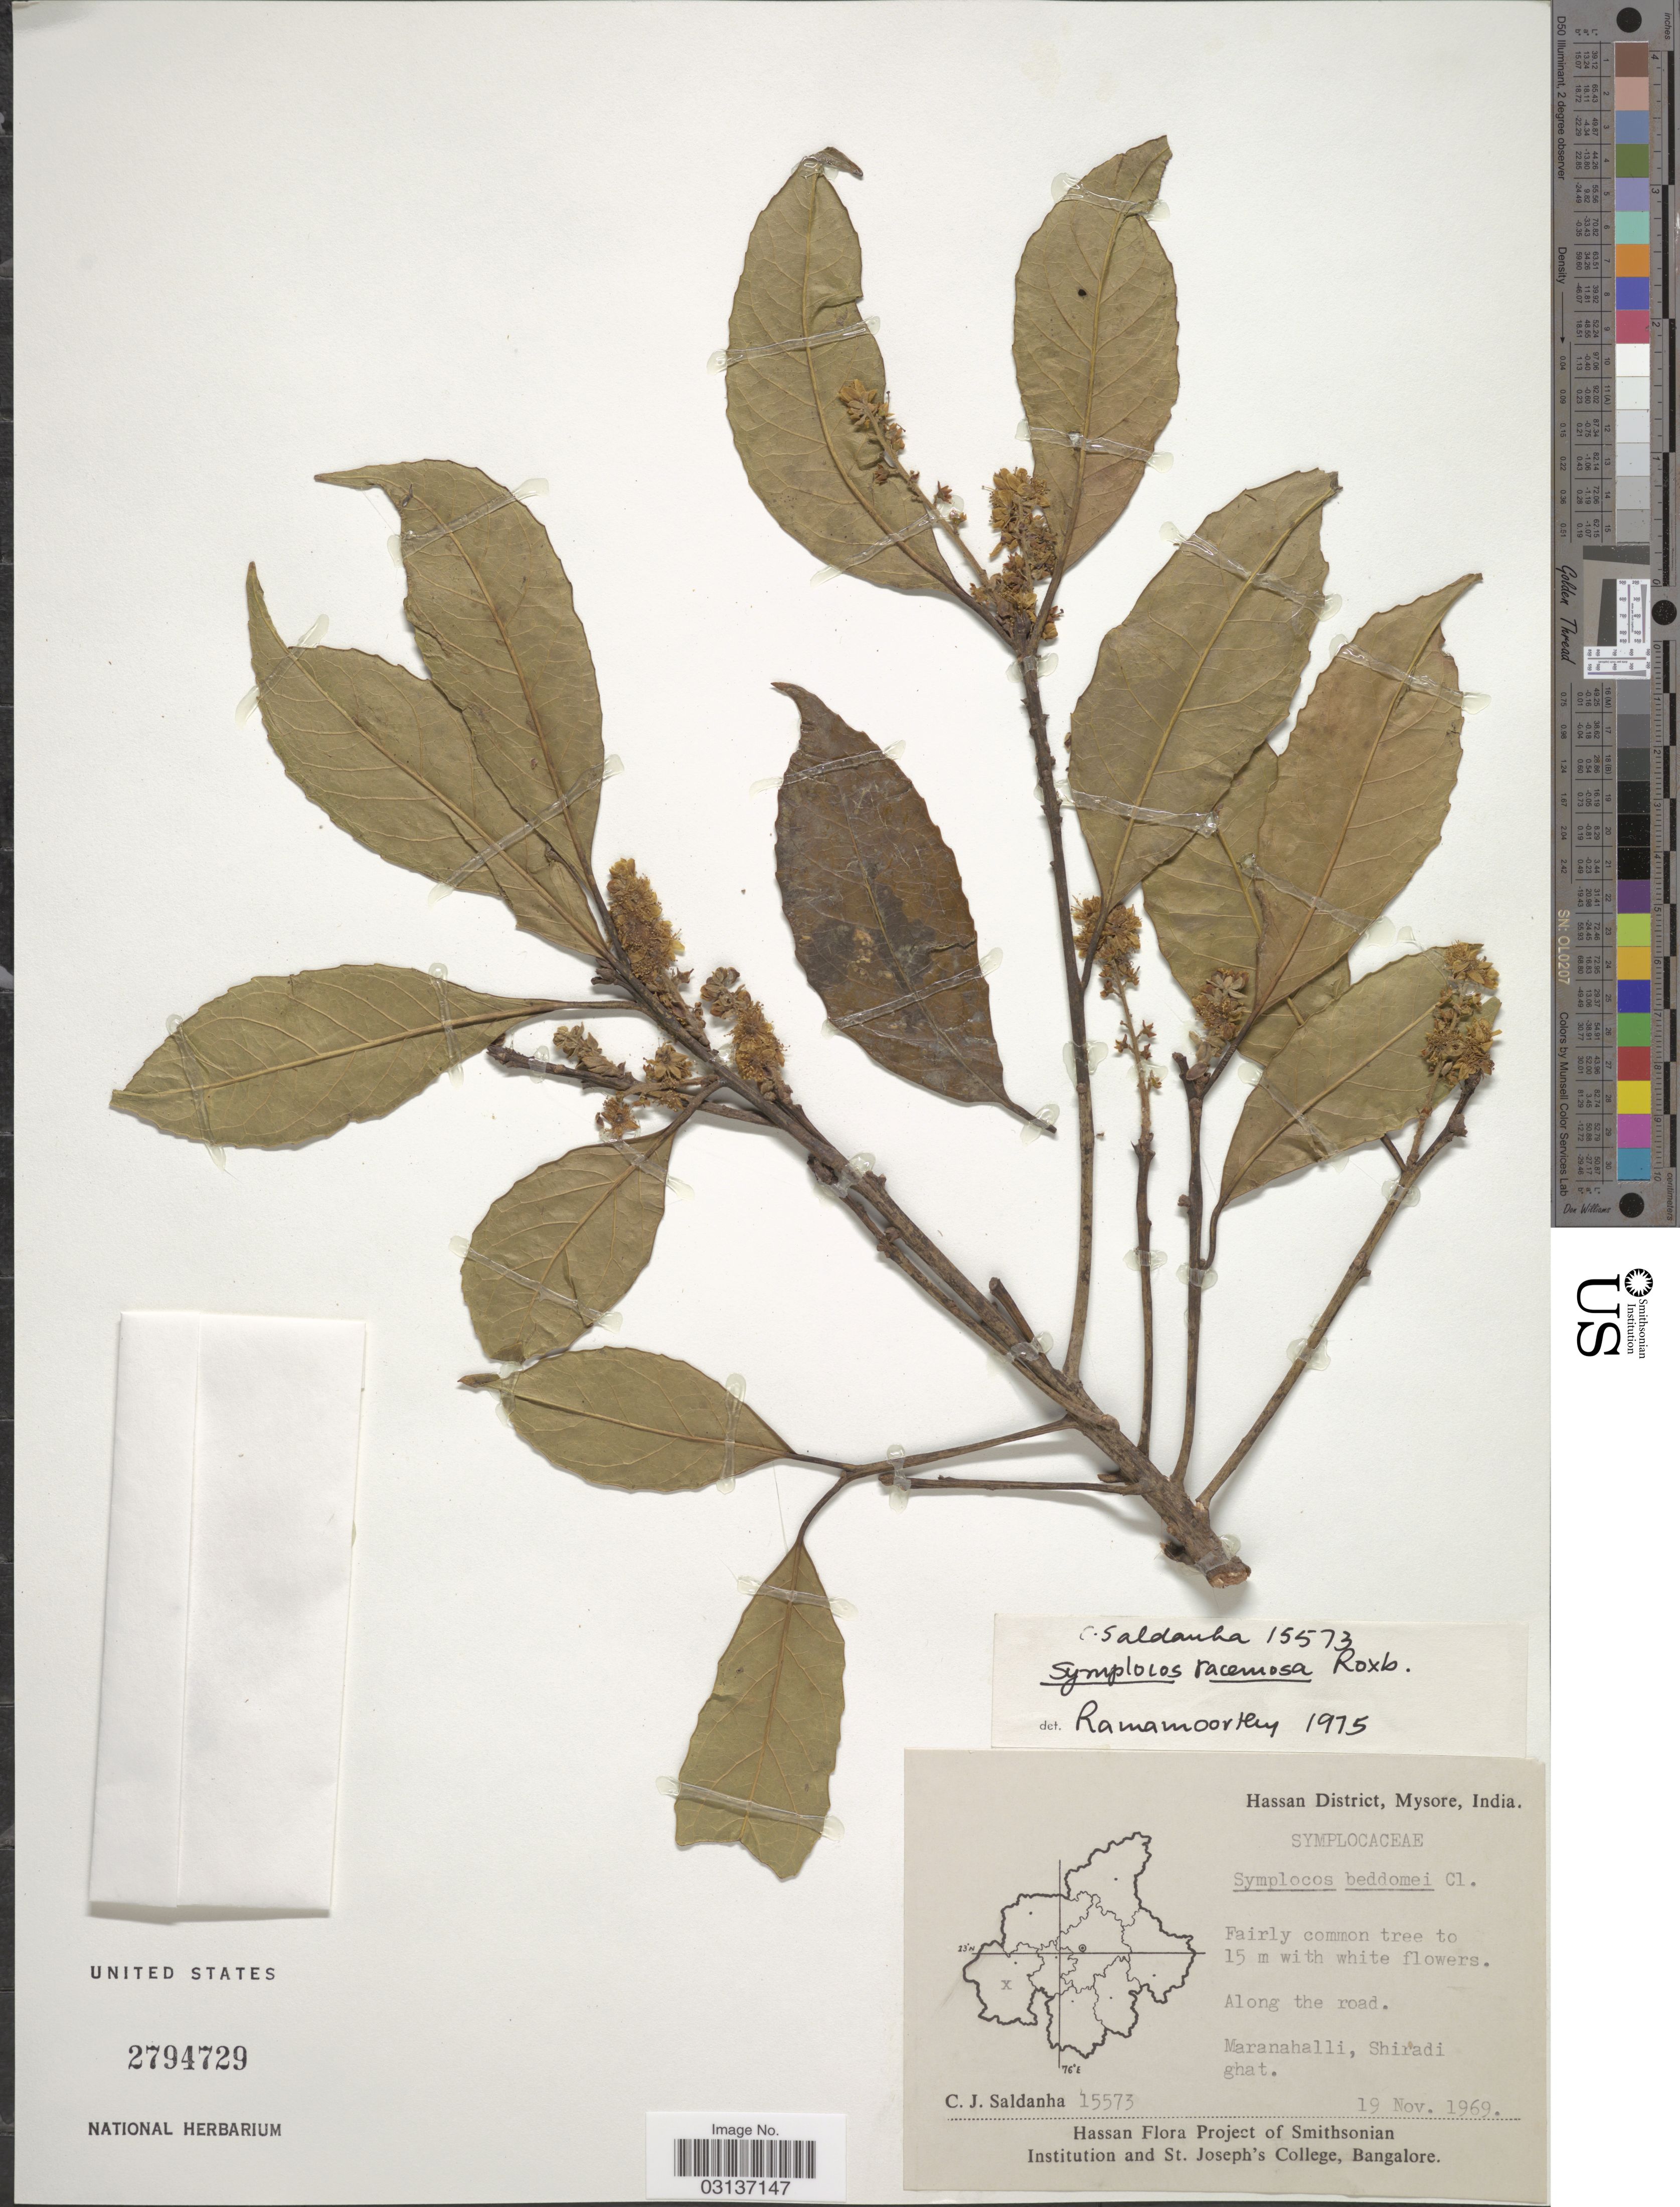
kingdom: Plantae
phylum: Tracheophyta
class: Magnoliopsida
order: Ericales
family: Symplocaceae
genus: Symplocos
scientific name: Symplocos racemosa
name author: Roxb.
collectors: C. J. Saldanha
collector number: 15573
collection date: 1969-11-19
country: India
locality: Hassan District, Mysore. Along the road. Maranahalli, Shiradi ghat.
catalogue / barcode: US 2794729